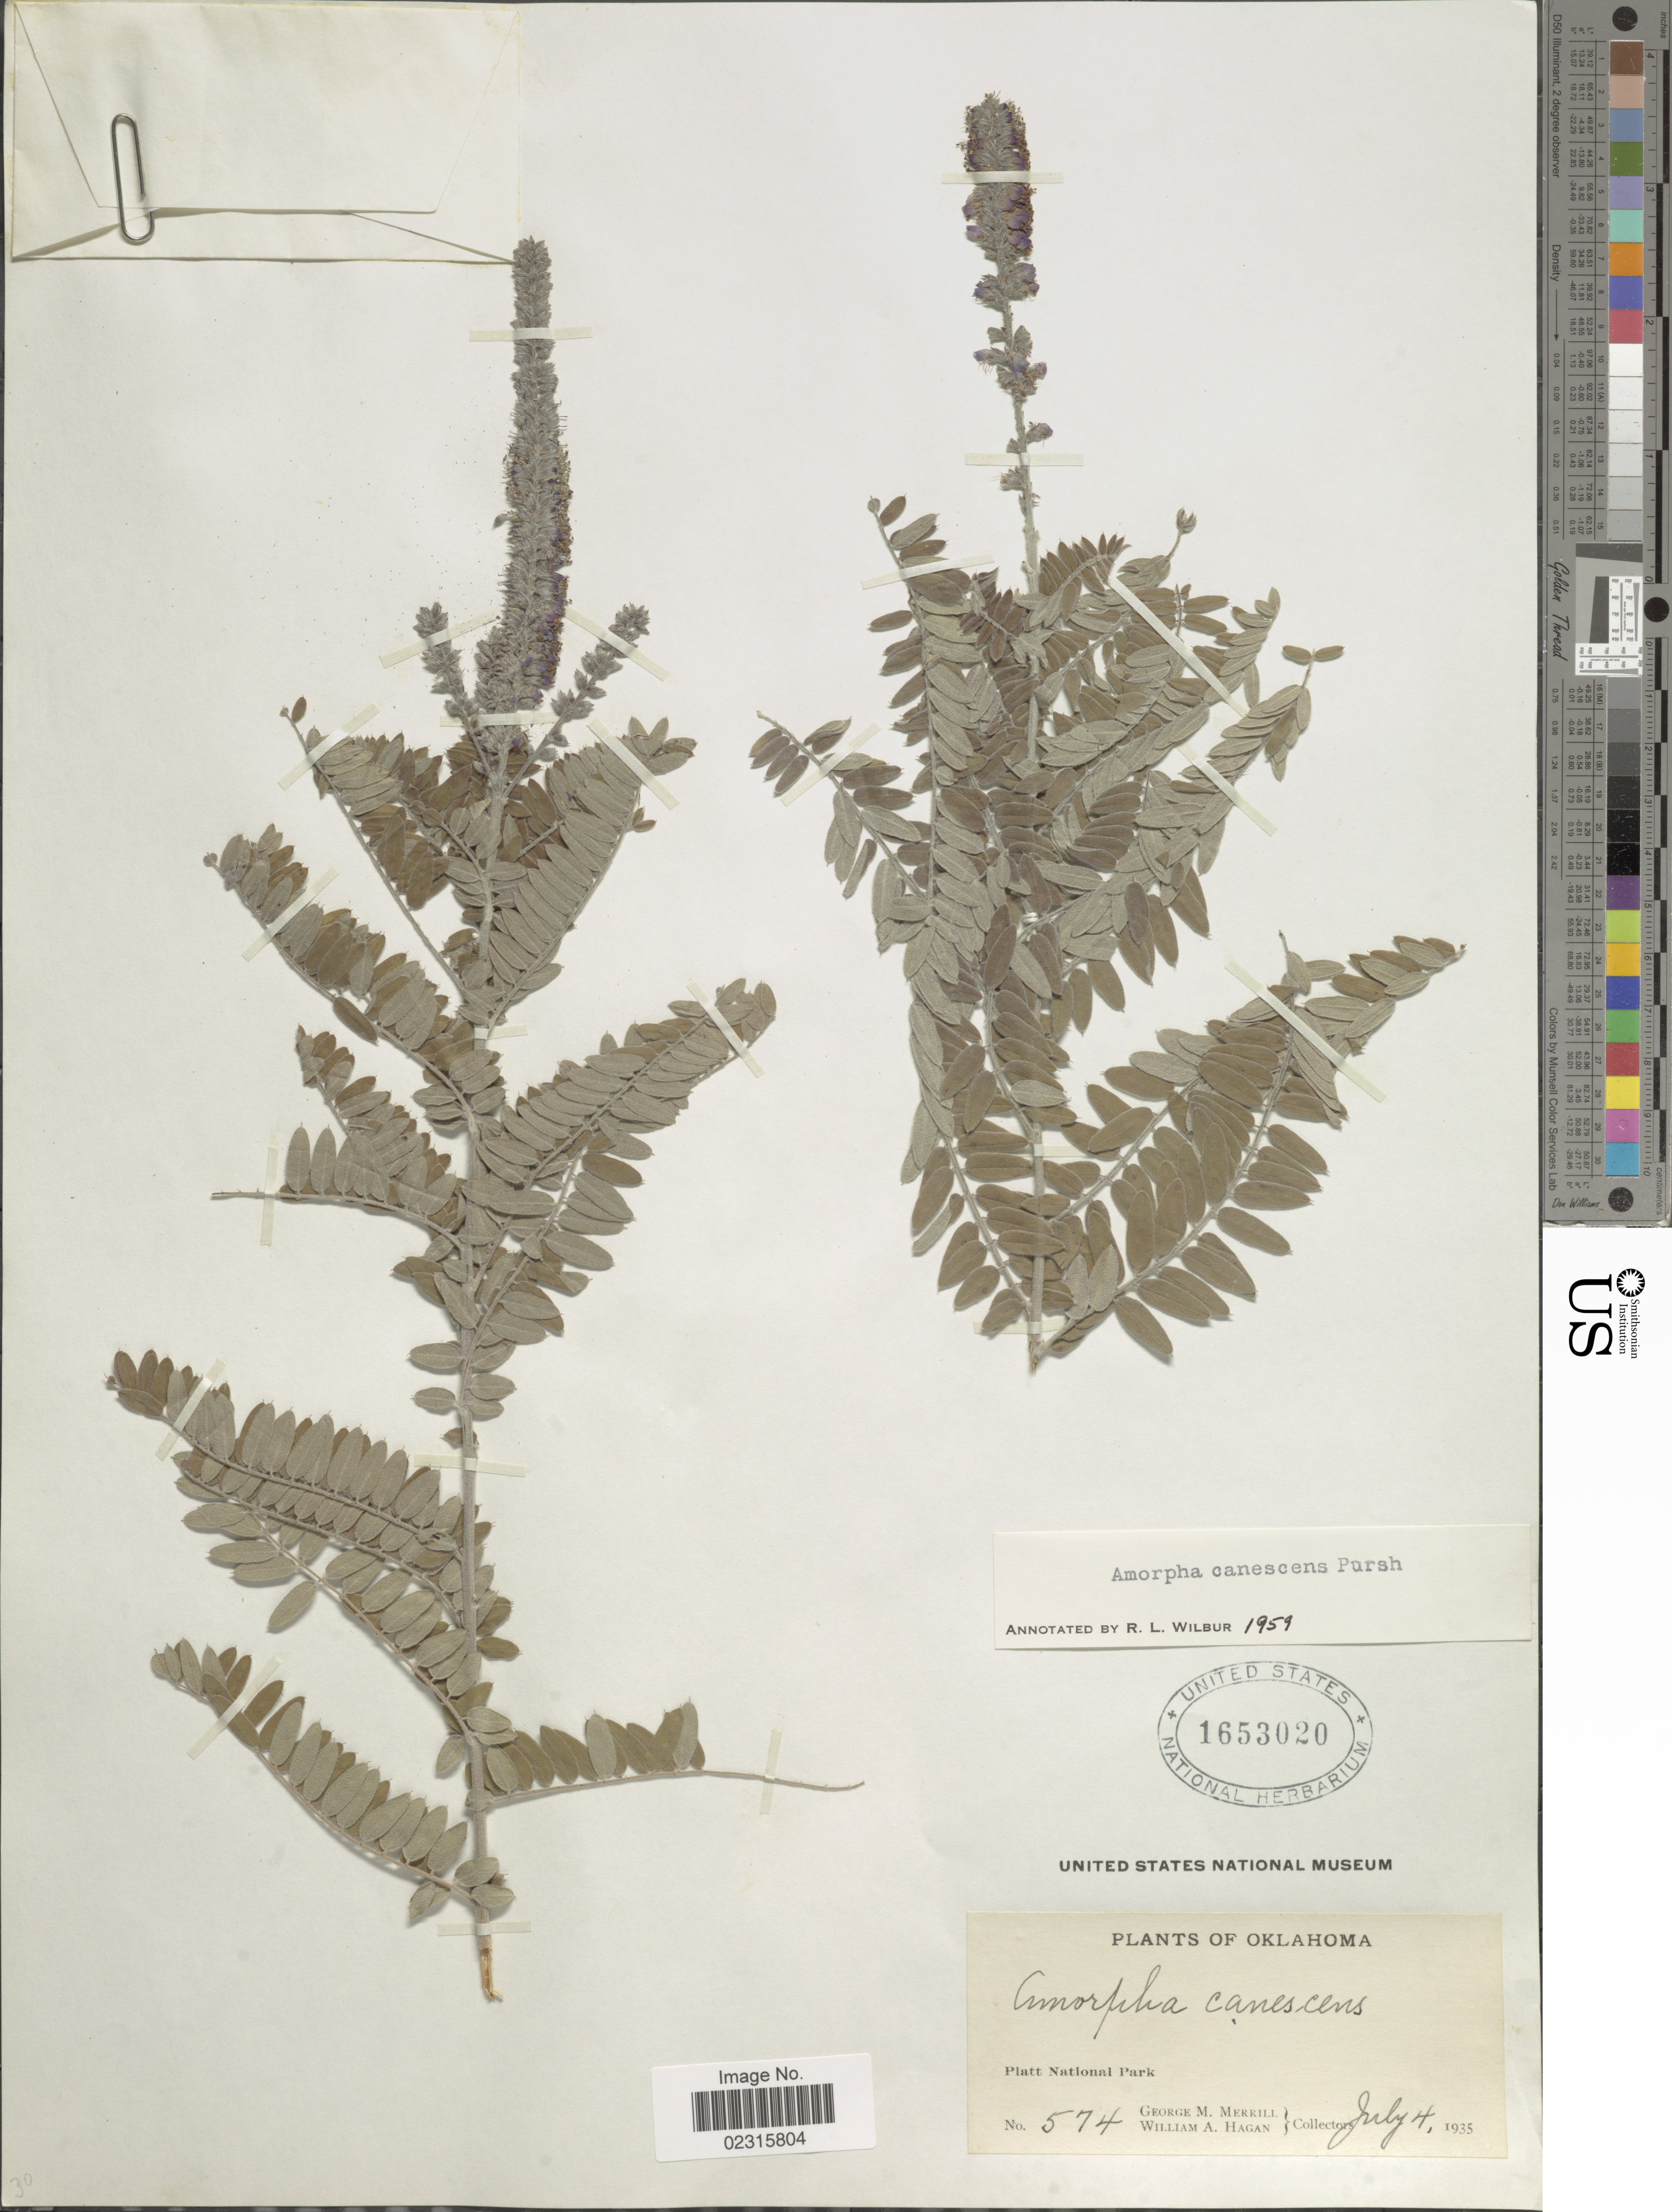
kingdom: Plantae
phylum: Tracheophyta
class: Magnoliopsida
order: Fabales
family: Fabaceae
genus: Amorpha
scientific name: Amorpha canescens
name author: Pursh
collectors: G. M. Merrill & W. Hagan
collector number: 574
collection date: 1935-07-04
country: United States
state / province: Oklahoma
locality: Platt National Park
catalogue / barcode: US 1653020